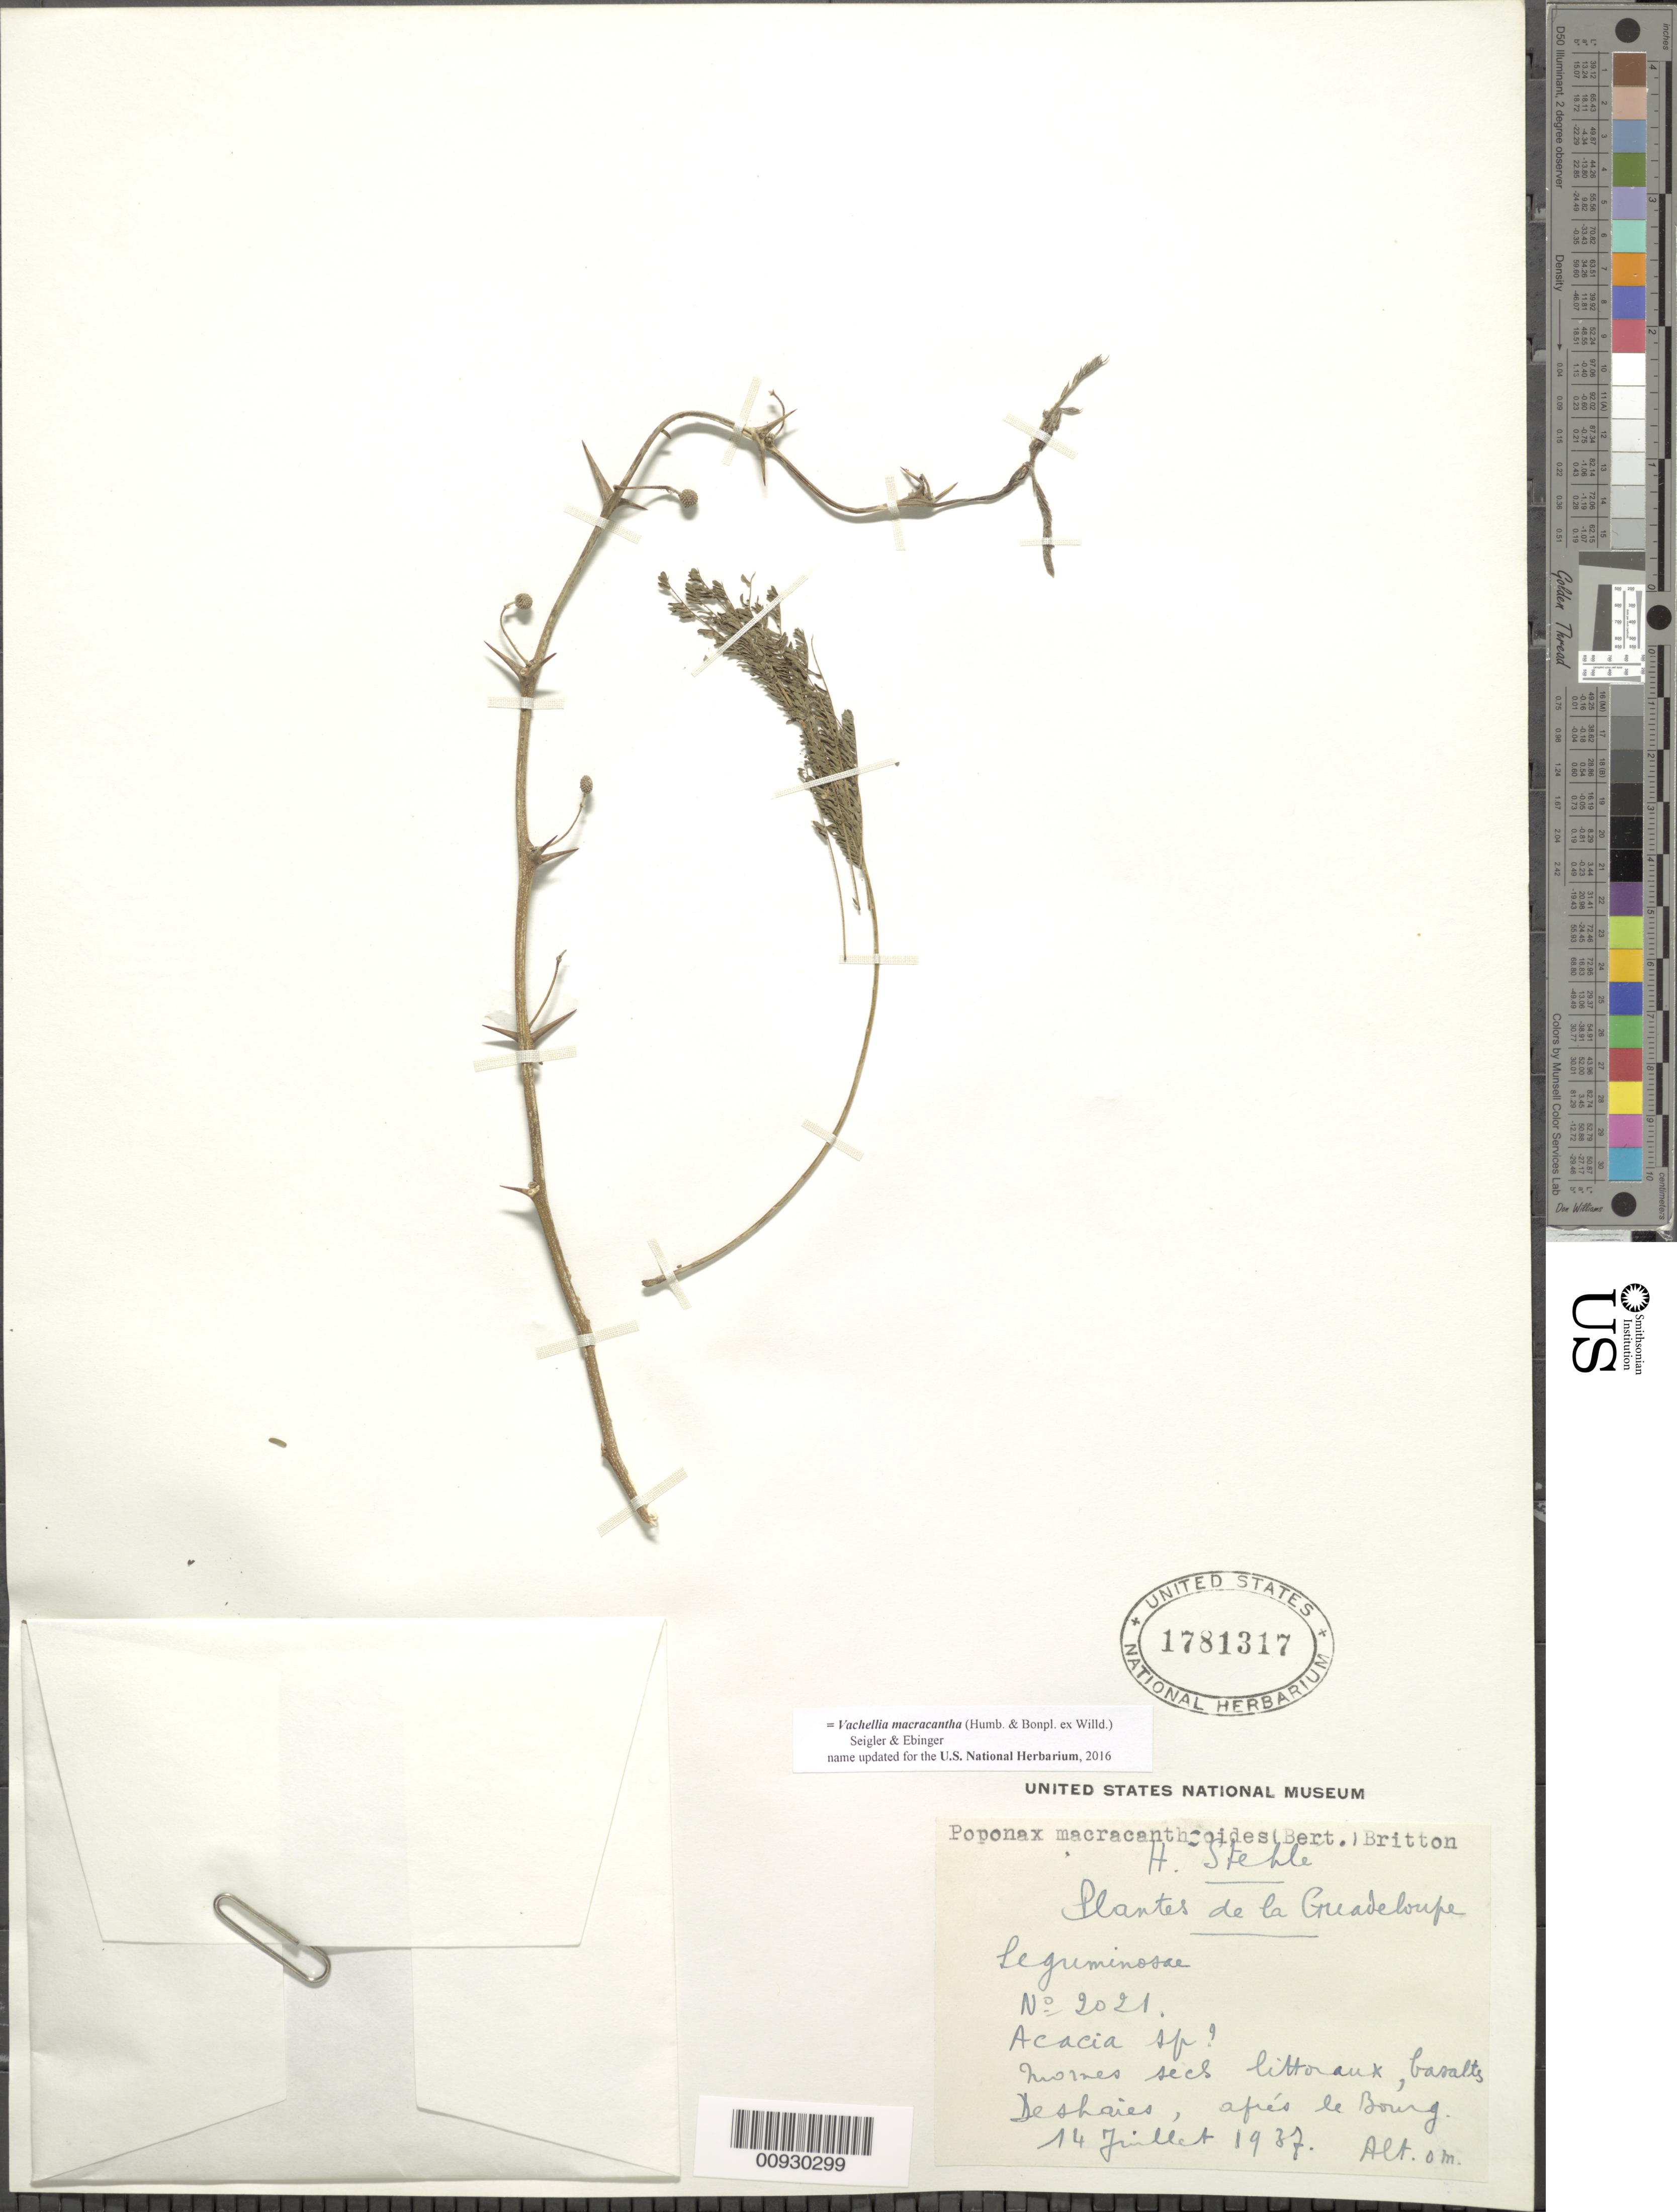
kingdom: Plantae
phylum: Tracheophyta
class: Magnoliopsida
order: Fabales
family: Fabaceae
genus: Vachellia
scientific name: Vachellia macracantha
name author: (Humb. & Bonpl. ex Willd.) Seigler & Ebinger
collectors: H. Stehlé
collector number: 2021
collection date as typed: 14 Jul 1937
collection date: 1937-07-14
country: Guadeloupe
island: Basse Terre [Guadeloupe]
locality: Deshaies, apres le bourg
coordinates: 0 N, 0 E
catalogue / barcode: US 1781317